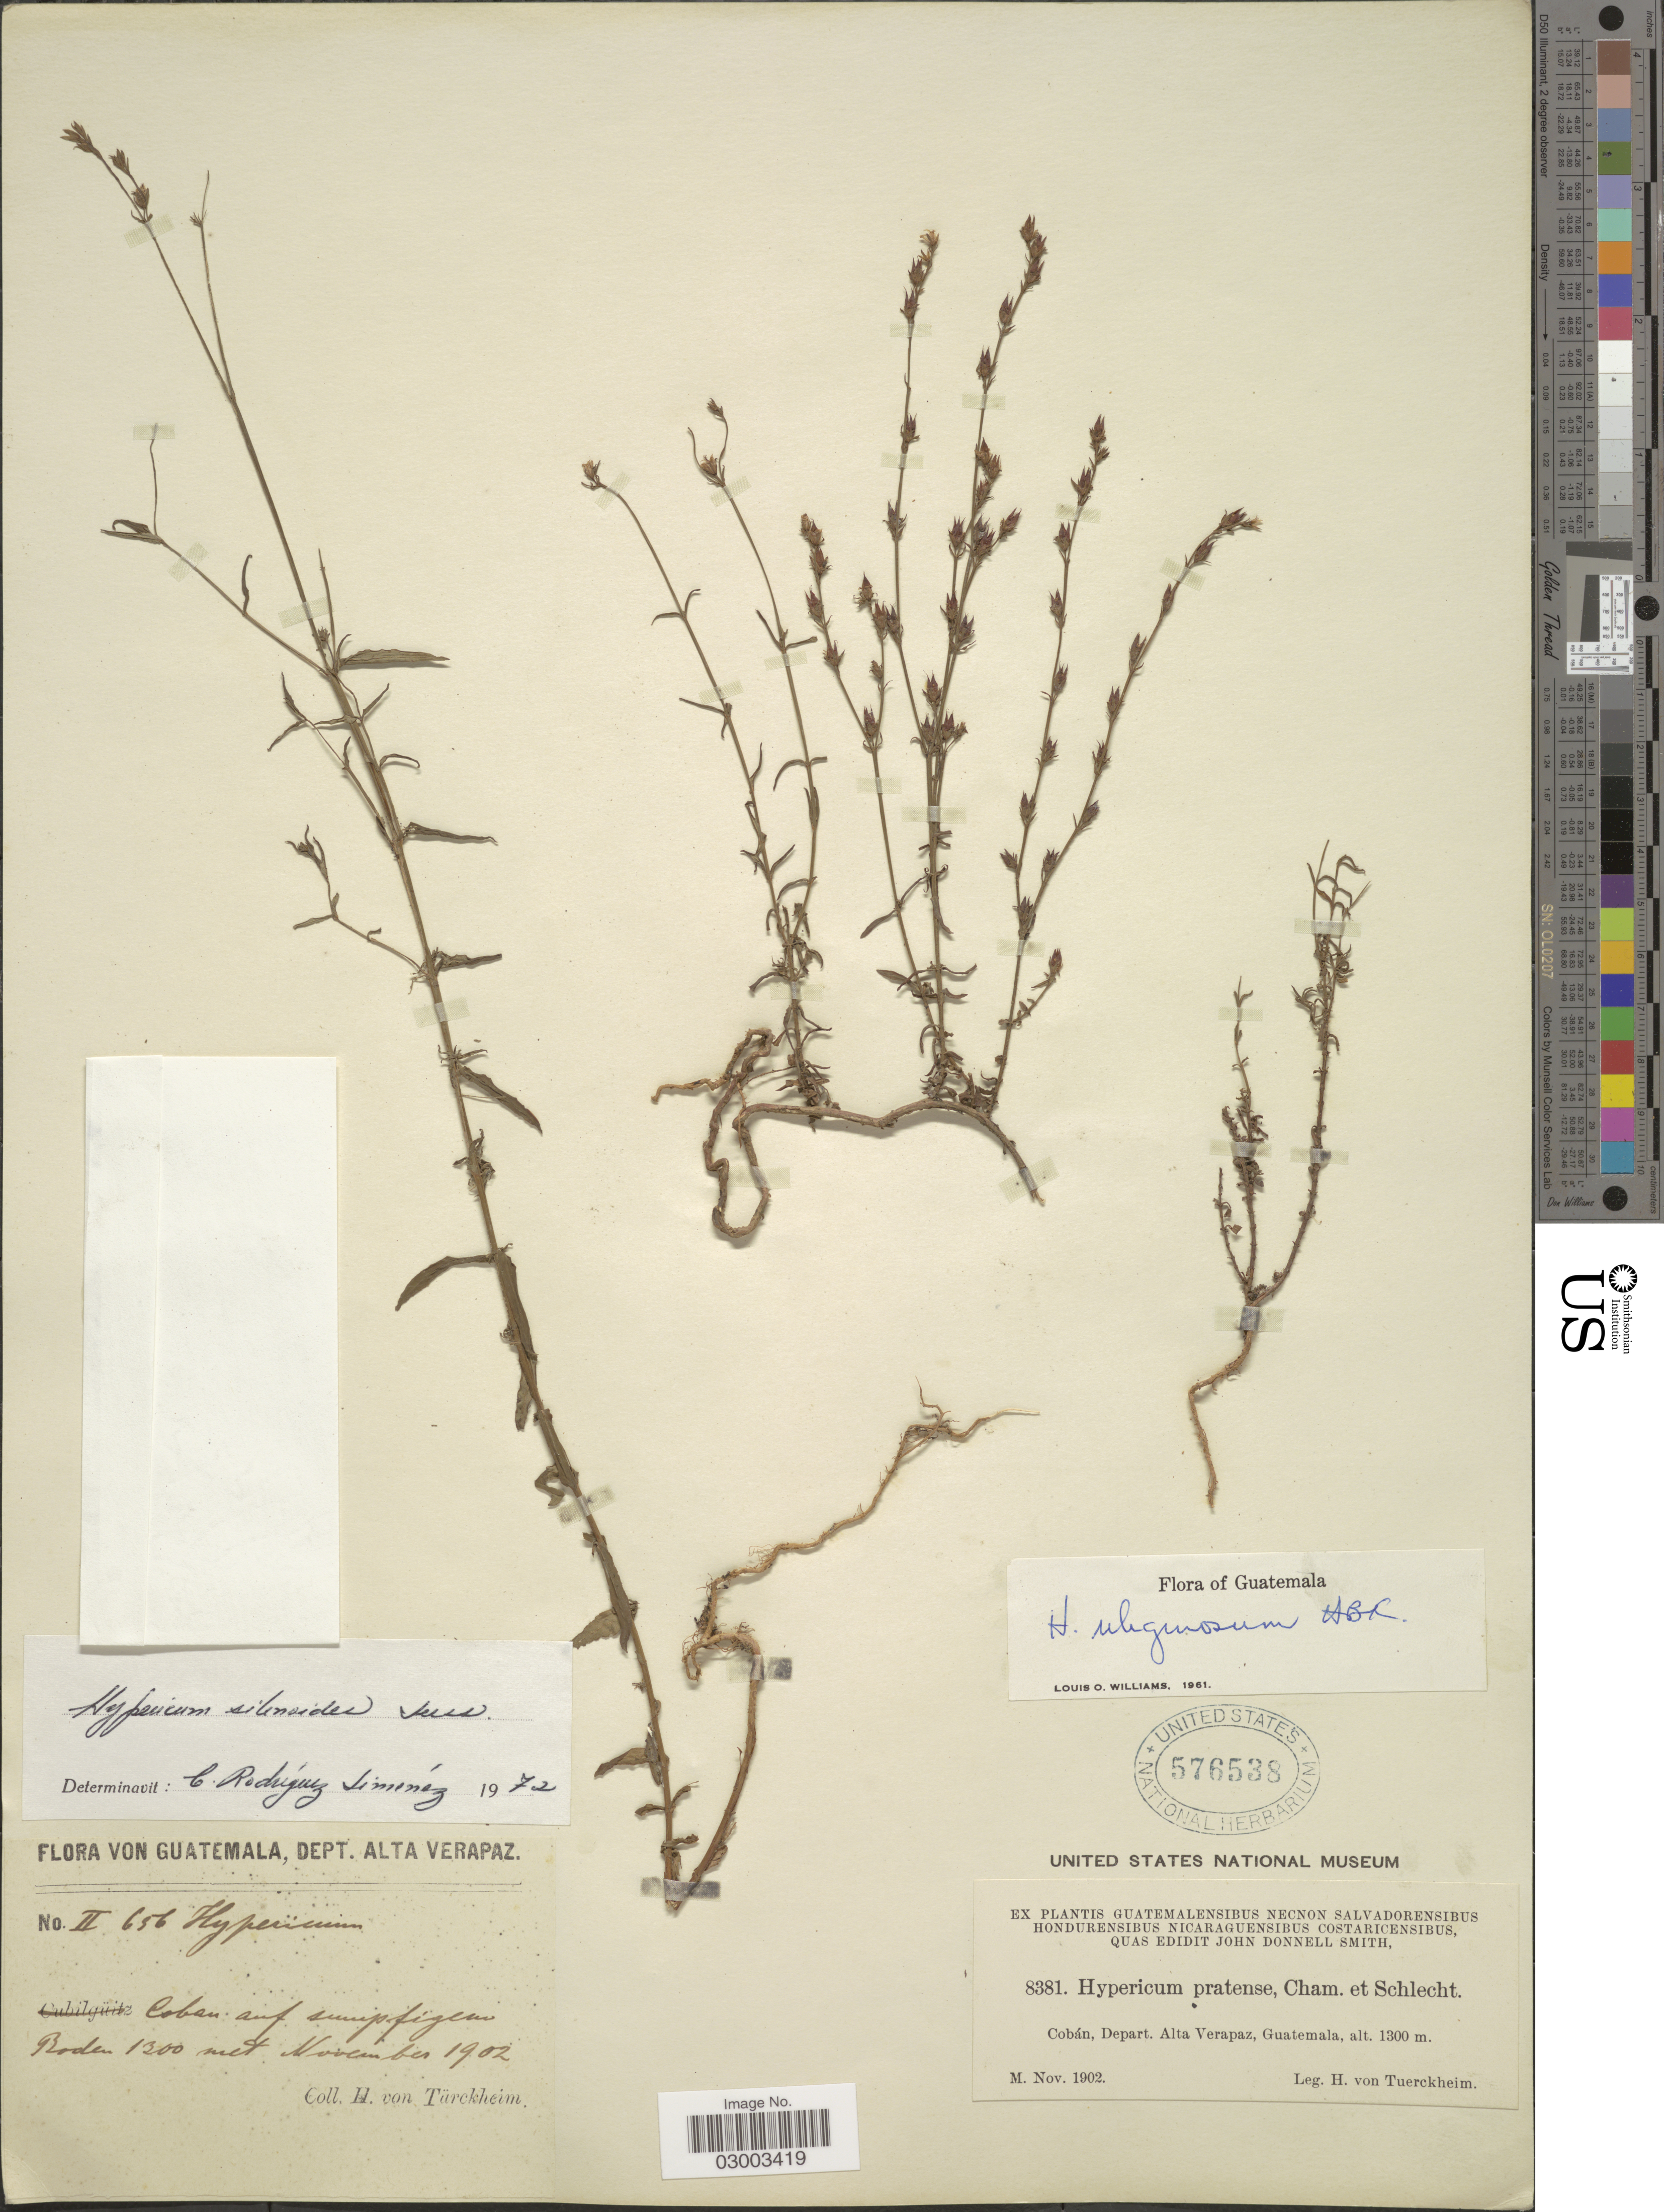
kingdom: Plantae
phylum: Tracheophyta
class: Magnoliopsida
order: Malpighiales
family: Hypericaceae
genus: Hypericum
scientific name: Hypericum silenoides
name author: Juss.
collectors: H. von Türckheim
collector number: II656/8381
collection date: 1902-11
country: Guatemala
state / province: Alta Verapaz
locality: Cobán, Depart. Alta Verapaz.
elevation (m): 1300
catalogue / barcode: US 576538